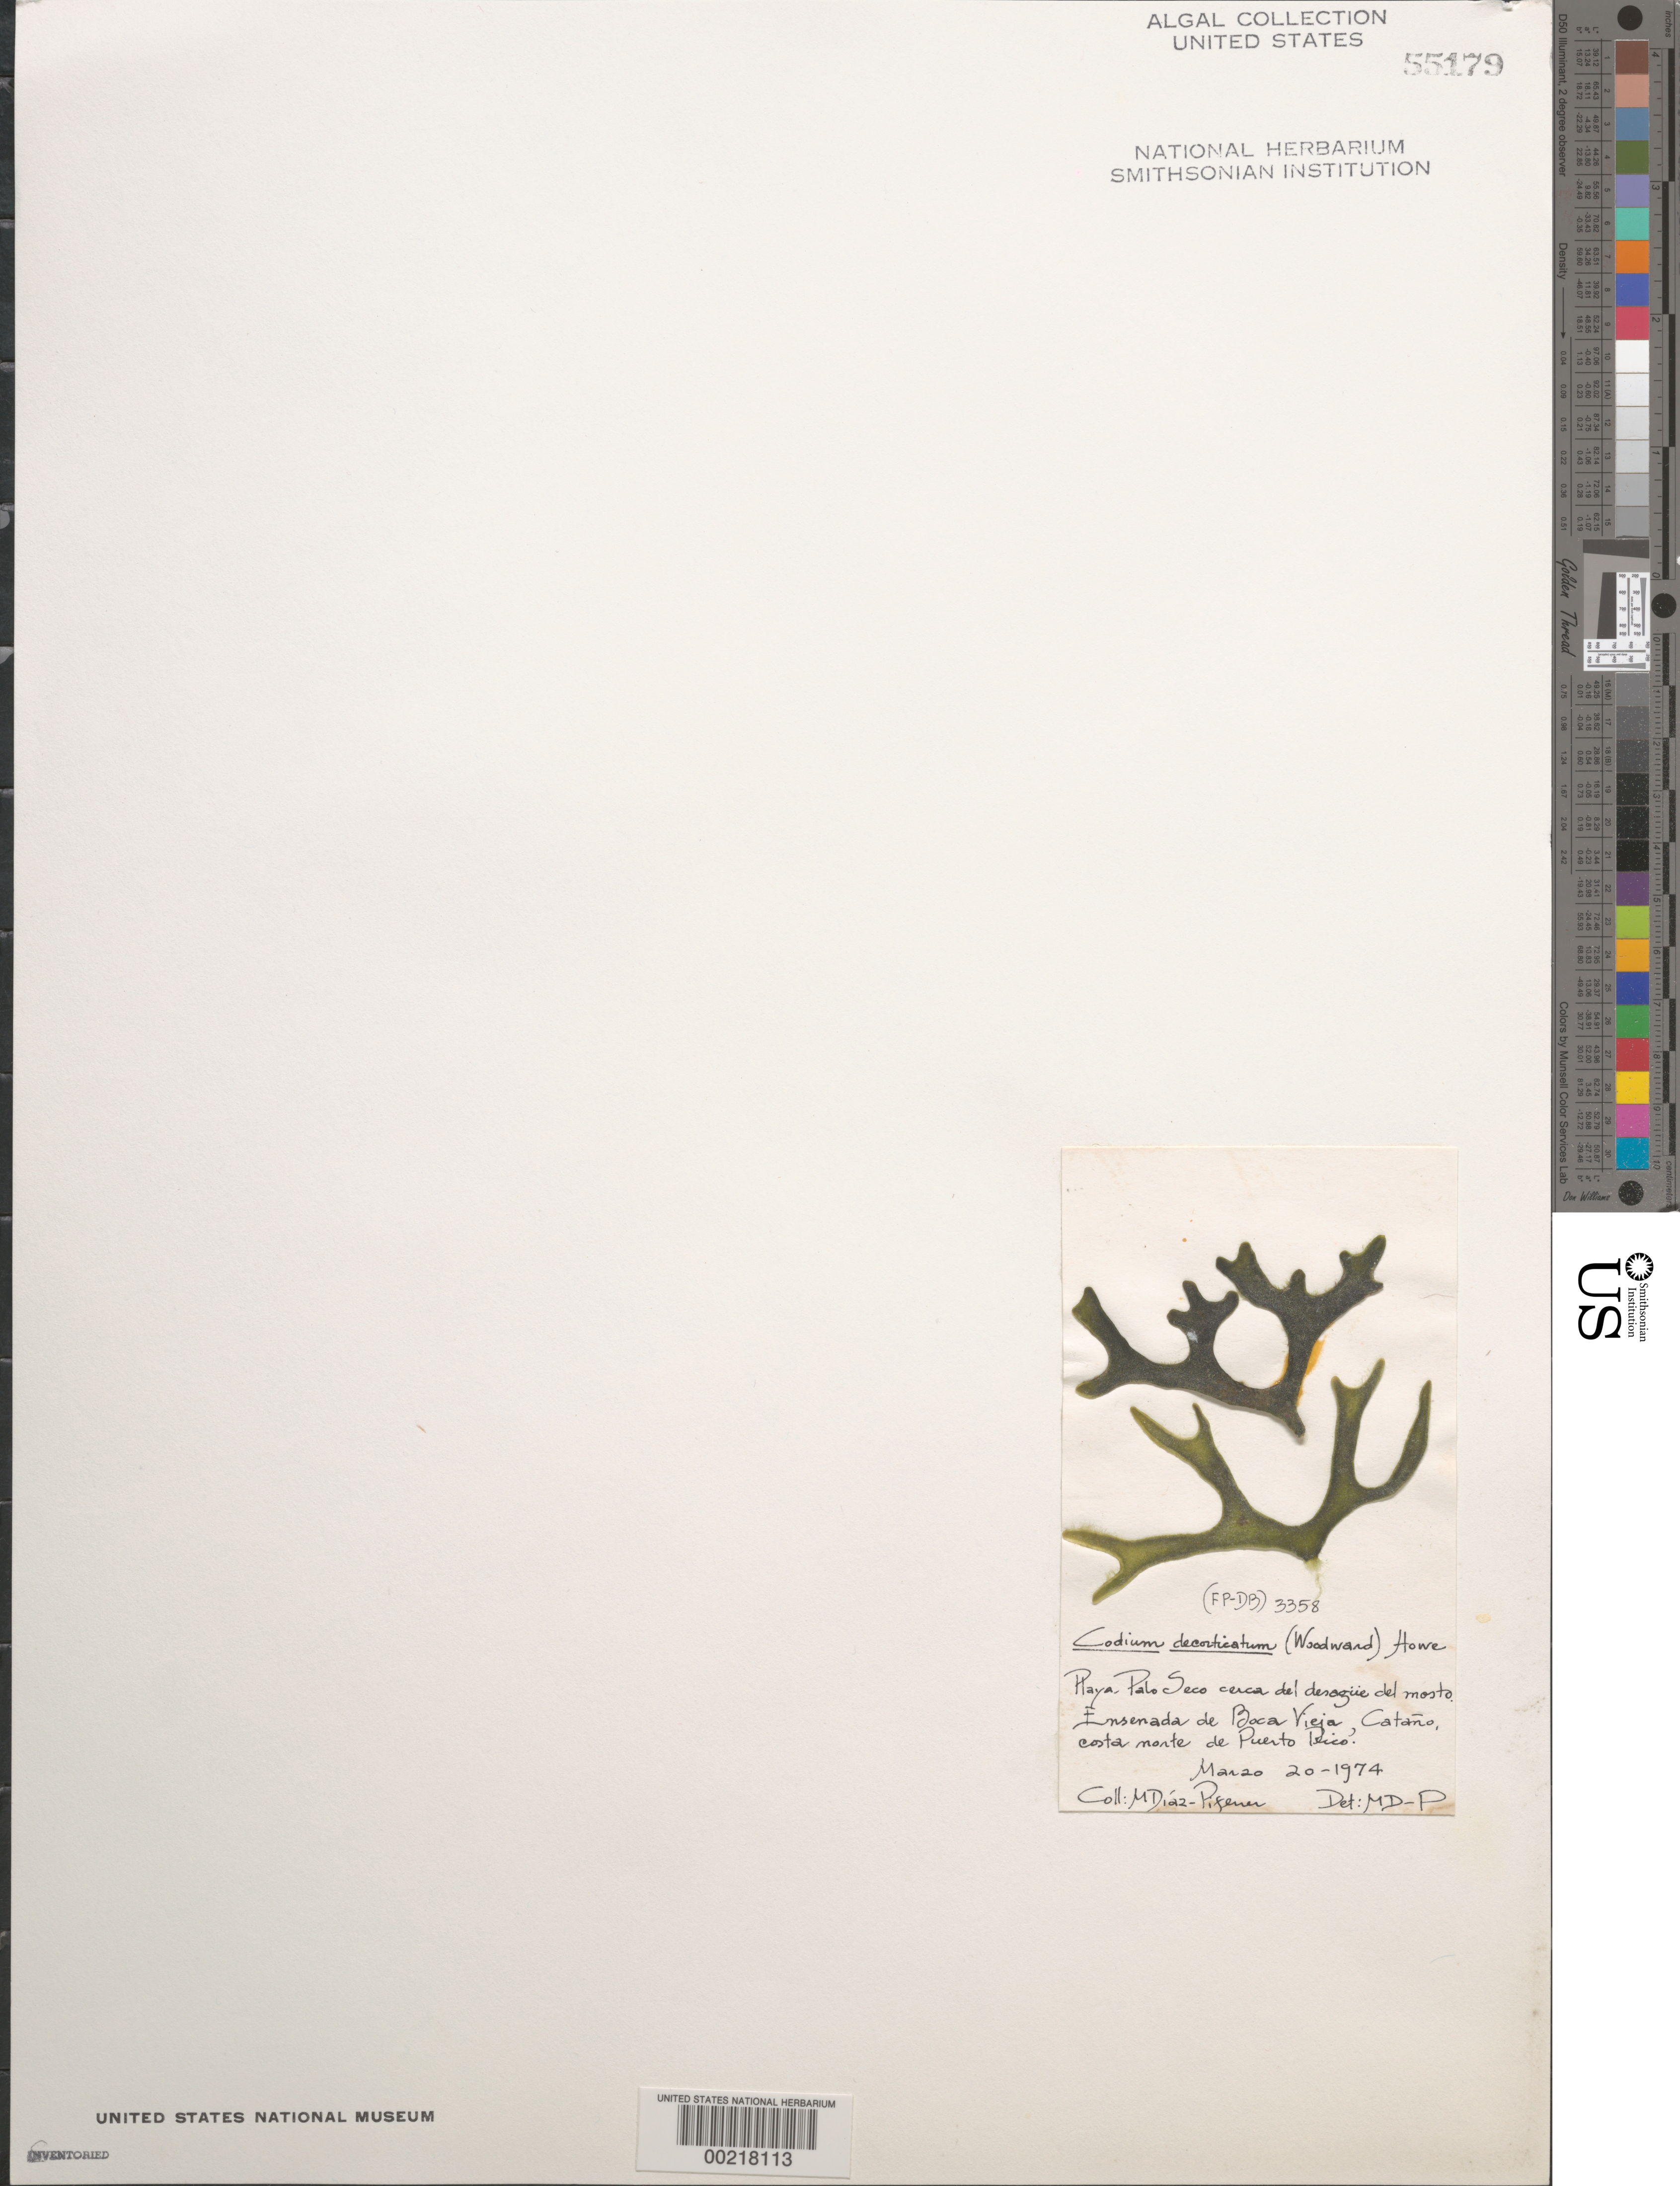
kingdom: Plantae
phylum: Chlorophyta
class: Ulvophyceae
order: Bryopsidales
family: Codiaceae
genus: Codium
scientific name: Codium decorticatum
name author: (Woodw.) M. Howe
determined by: Diaz-Piferrer, M.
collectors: M. Diaz-Piferrer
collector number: (fp-db) 3358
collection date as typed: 20 Mar 1974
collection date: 1974-03-20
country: Puerto Rico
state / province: Catano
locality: Playa palo seco, ensenada de boca vieja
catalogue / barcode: US 55179